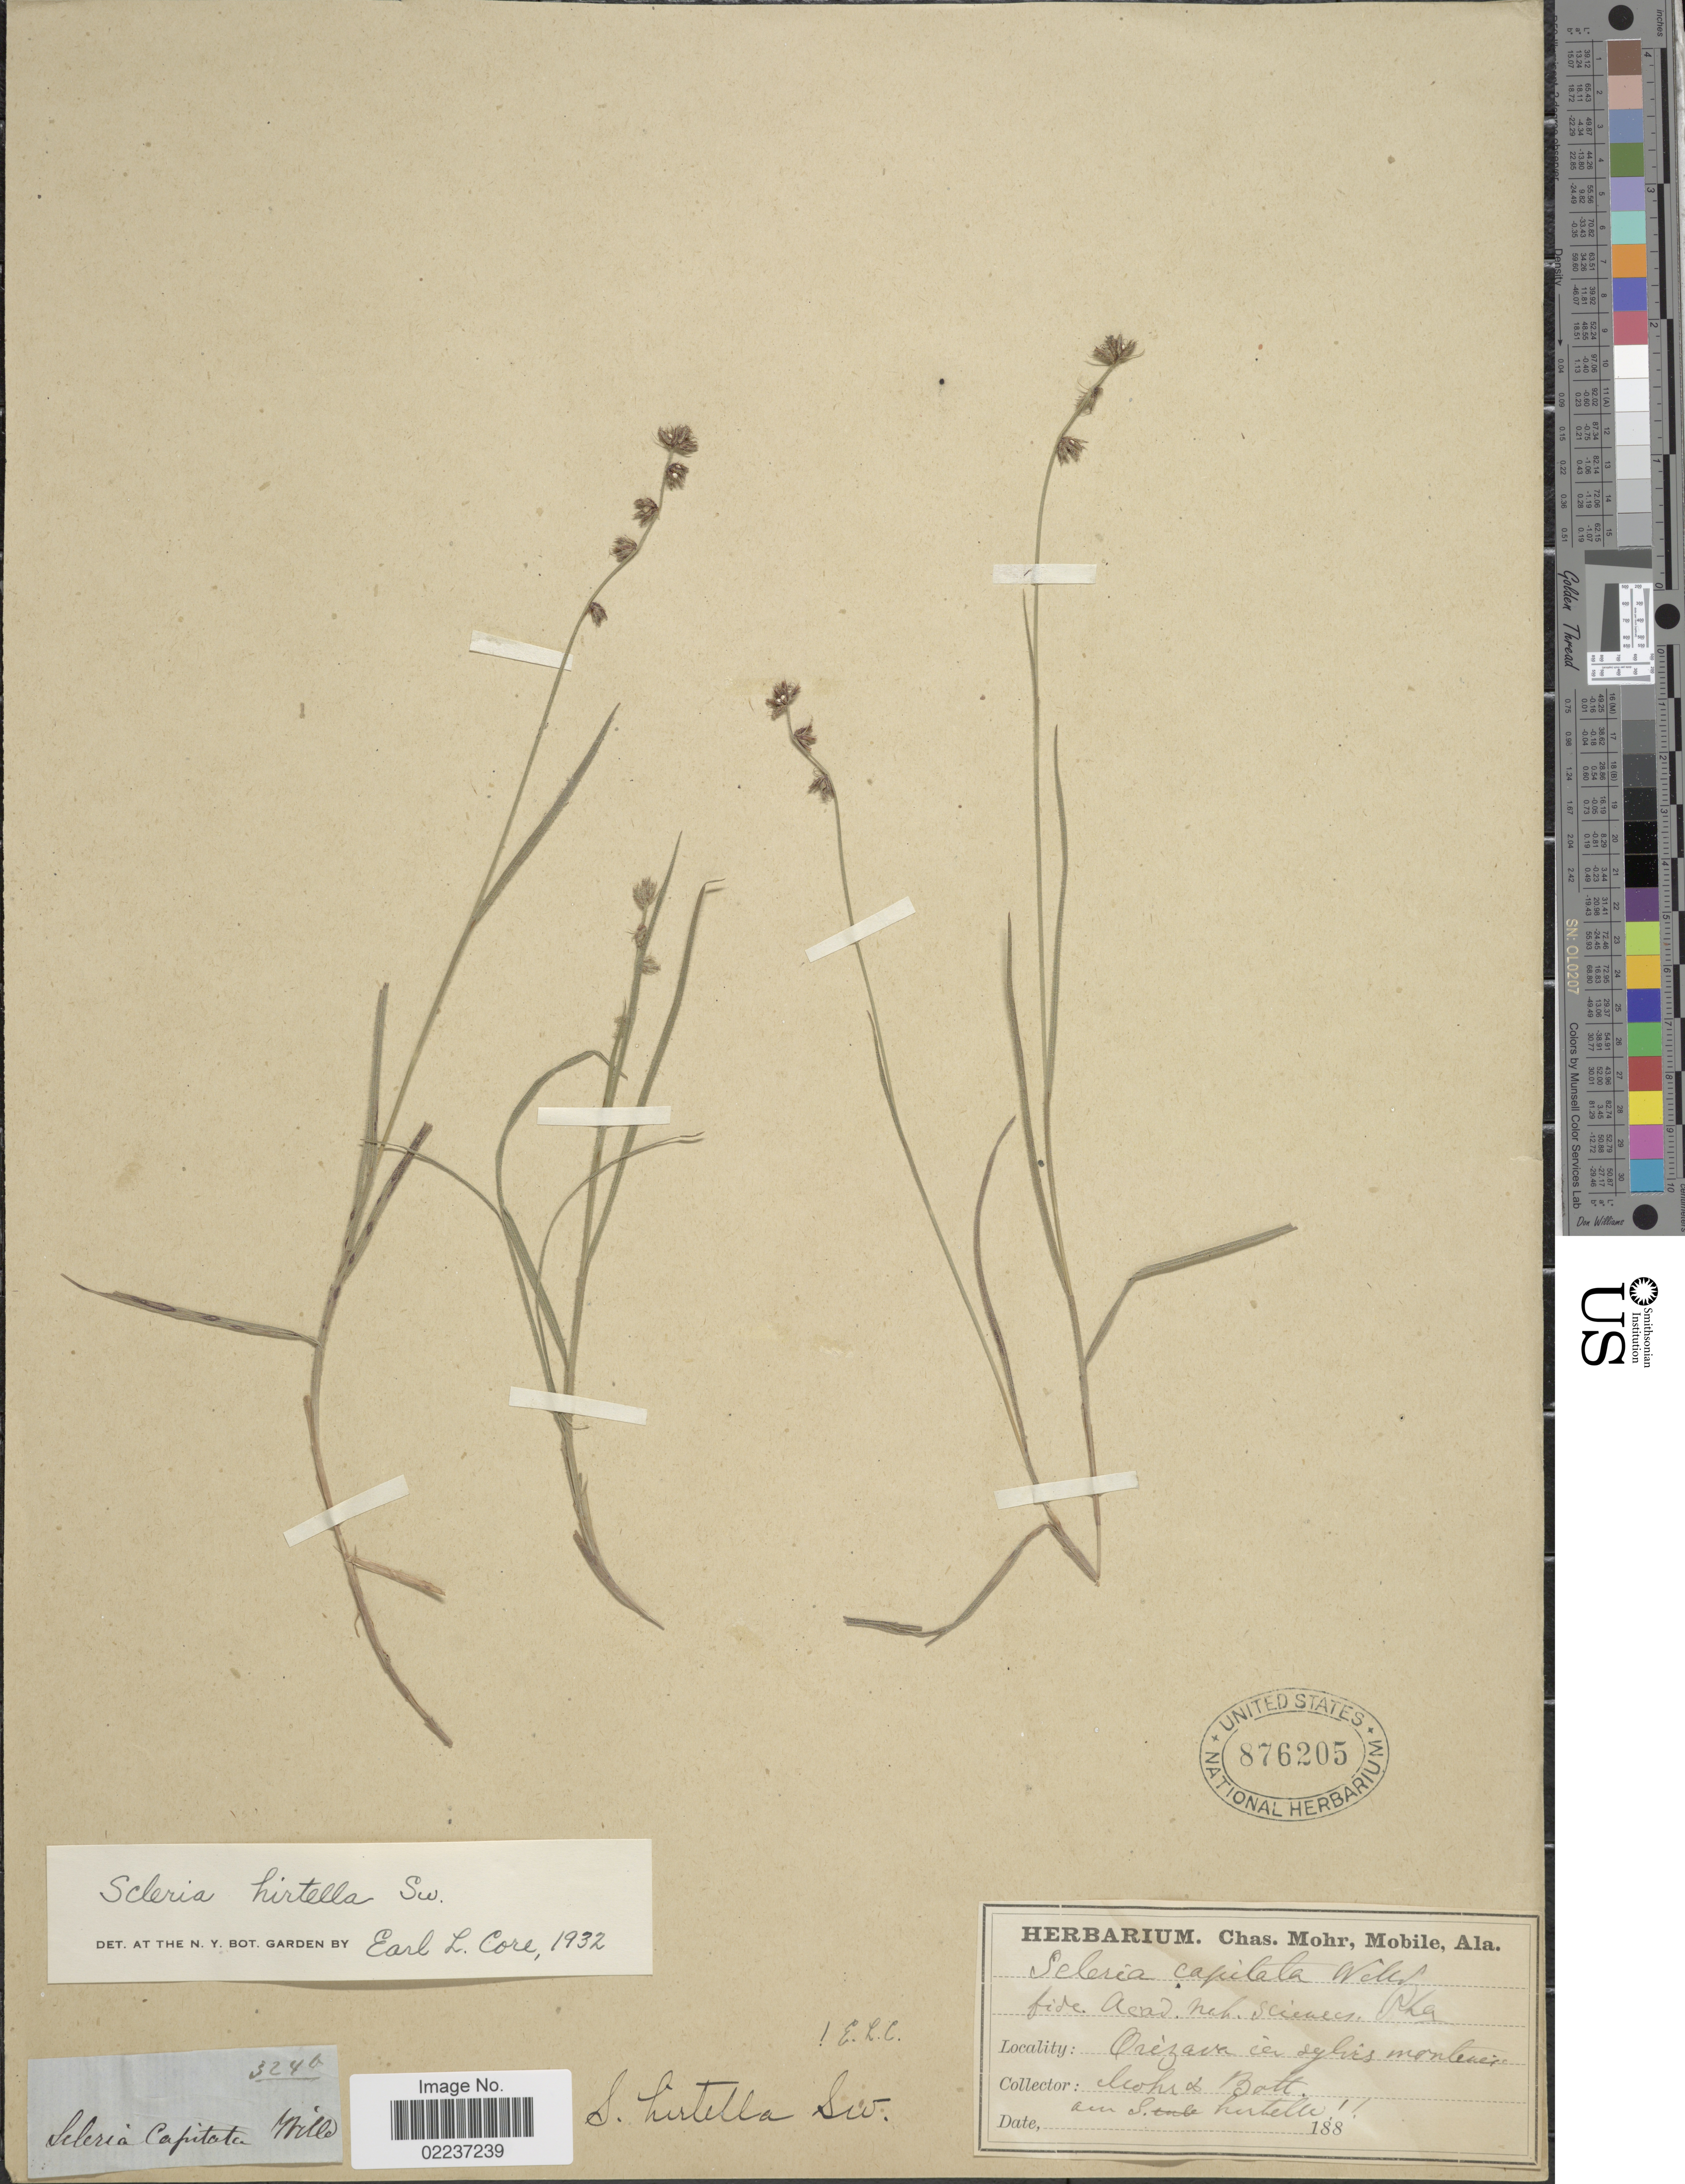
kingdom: Plantae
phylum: Tracheophyta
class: Liliopsida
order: Poales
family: Cyperaceae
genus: Scleria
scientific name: Scleria hirtella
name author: Sw.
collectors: Mohr, -- & Bott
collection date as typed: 188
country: Mexico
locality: Orizave in iglis monteine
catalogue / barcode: US 876205